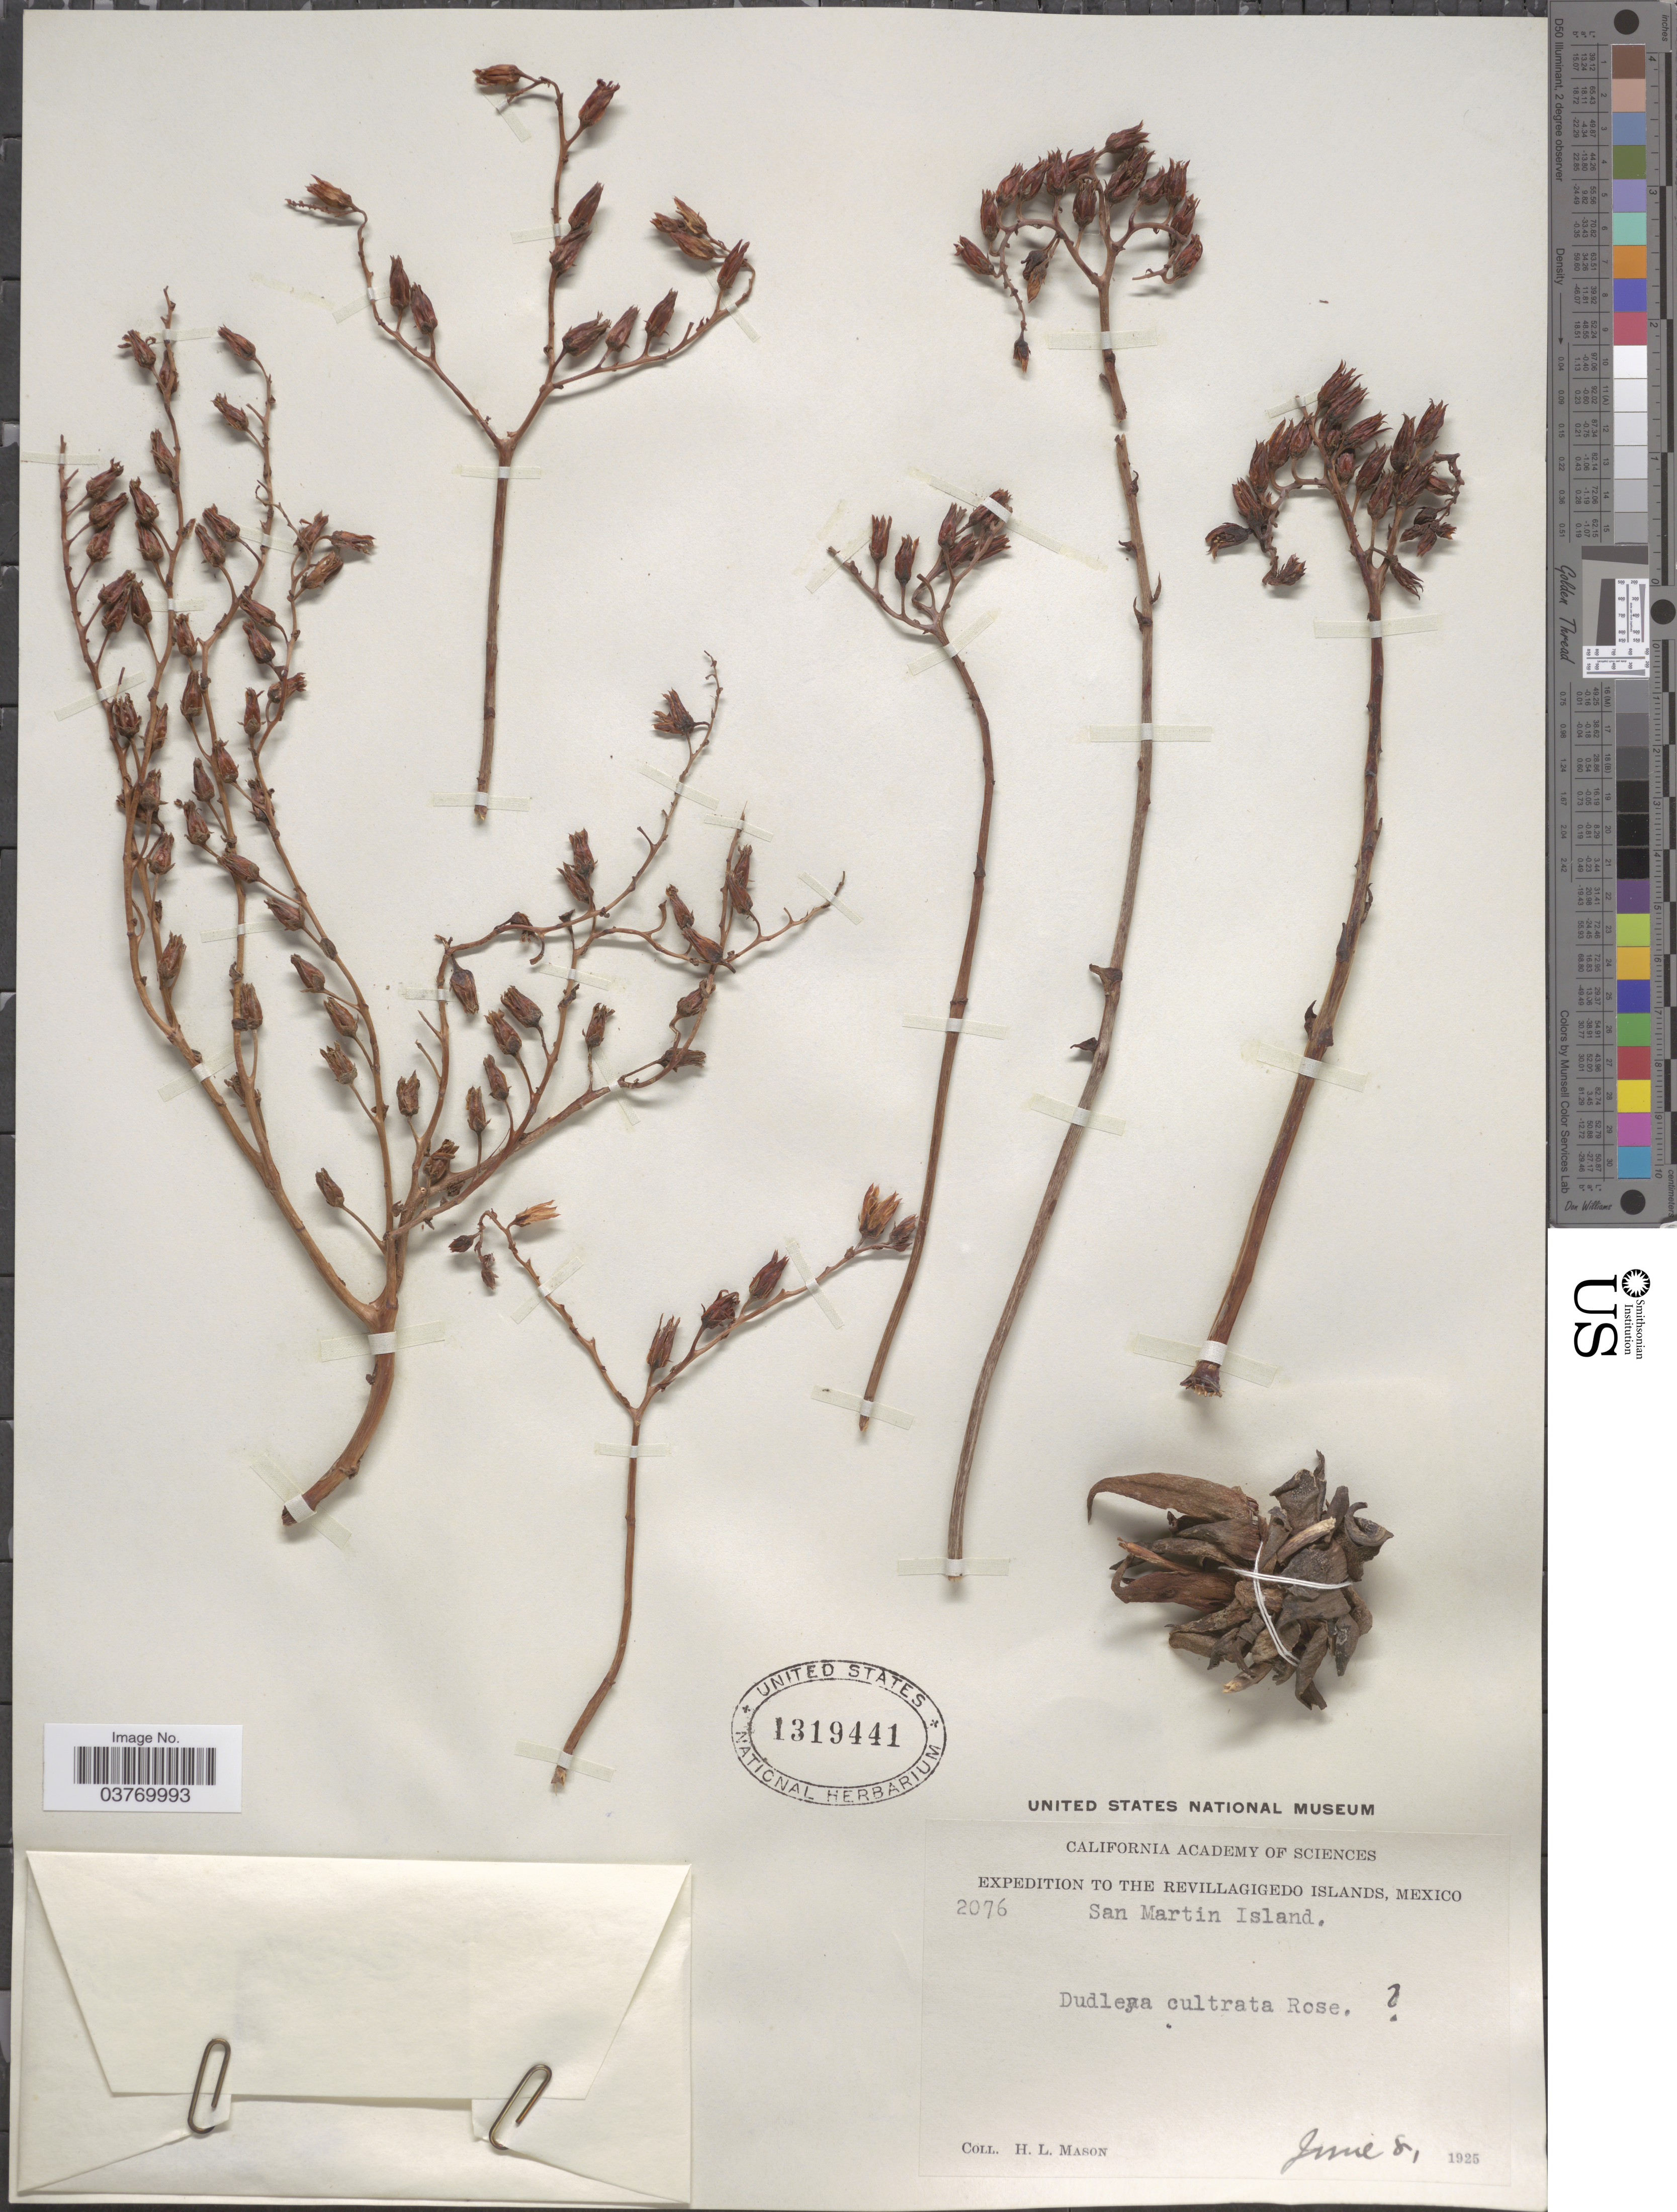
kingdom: Plantae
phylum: Tracheophyta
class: Magnoliopsida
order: Saxifragales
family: Crassulaceae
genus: Dudleya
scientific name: Dudleya cultrata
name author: Rose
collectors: H. L. Mason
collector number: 2076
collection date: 1925-06-08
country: Mexico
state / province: Colima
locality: The Revillagigedo Islands. San Martin Island.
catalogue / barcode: US 1319441